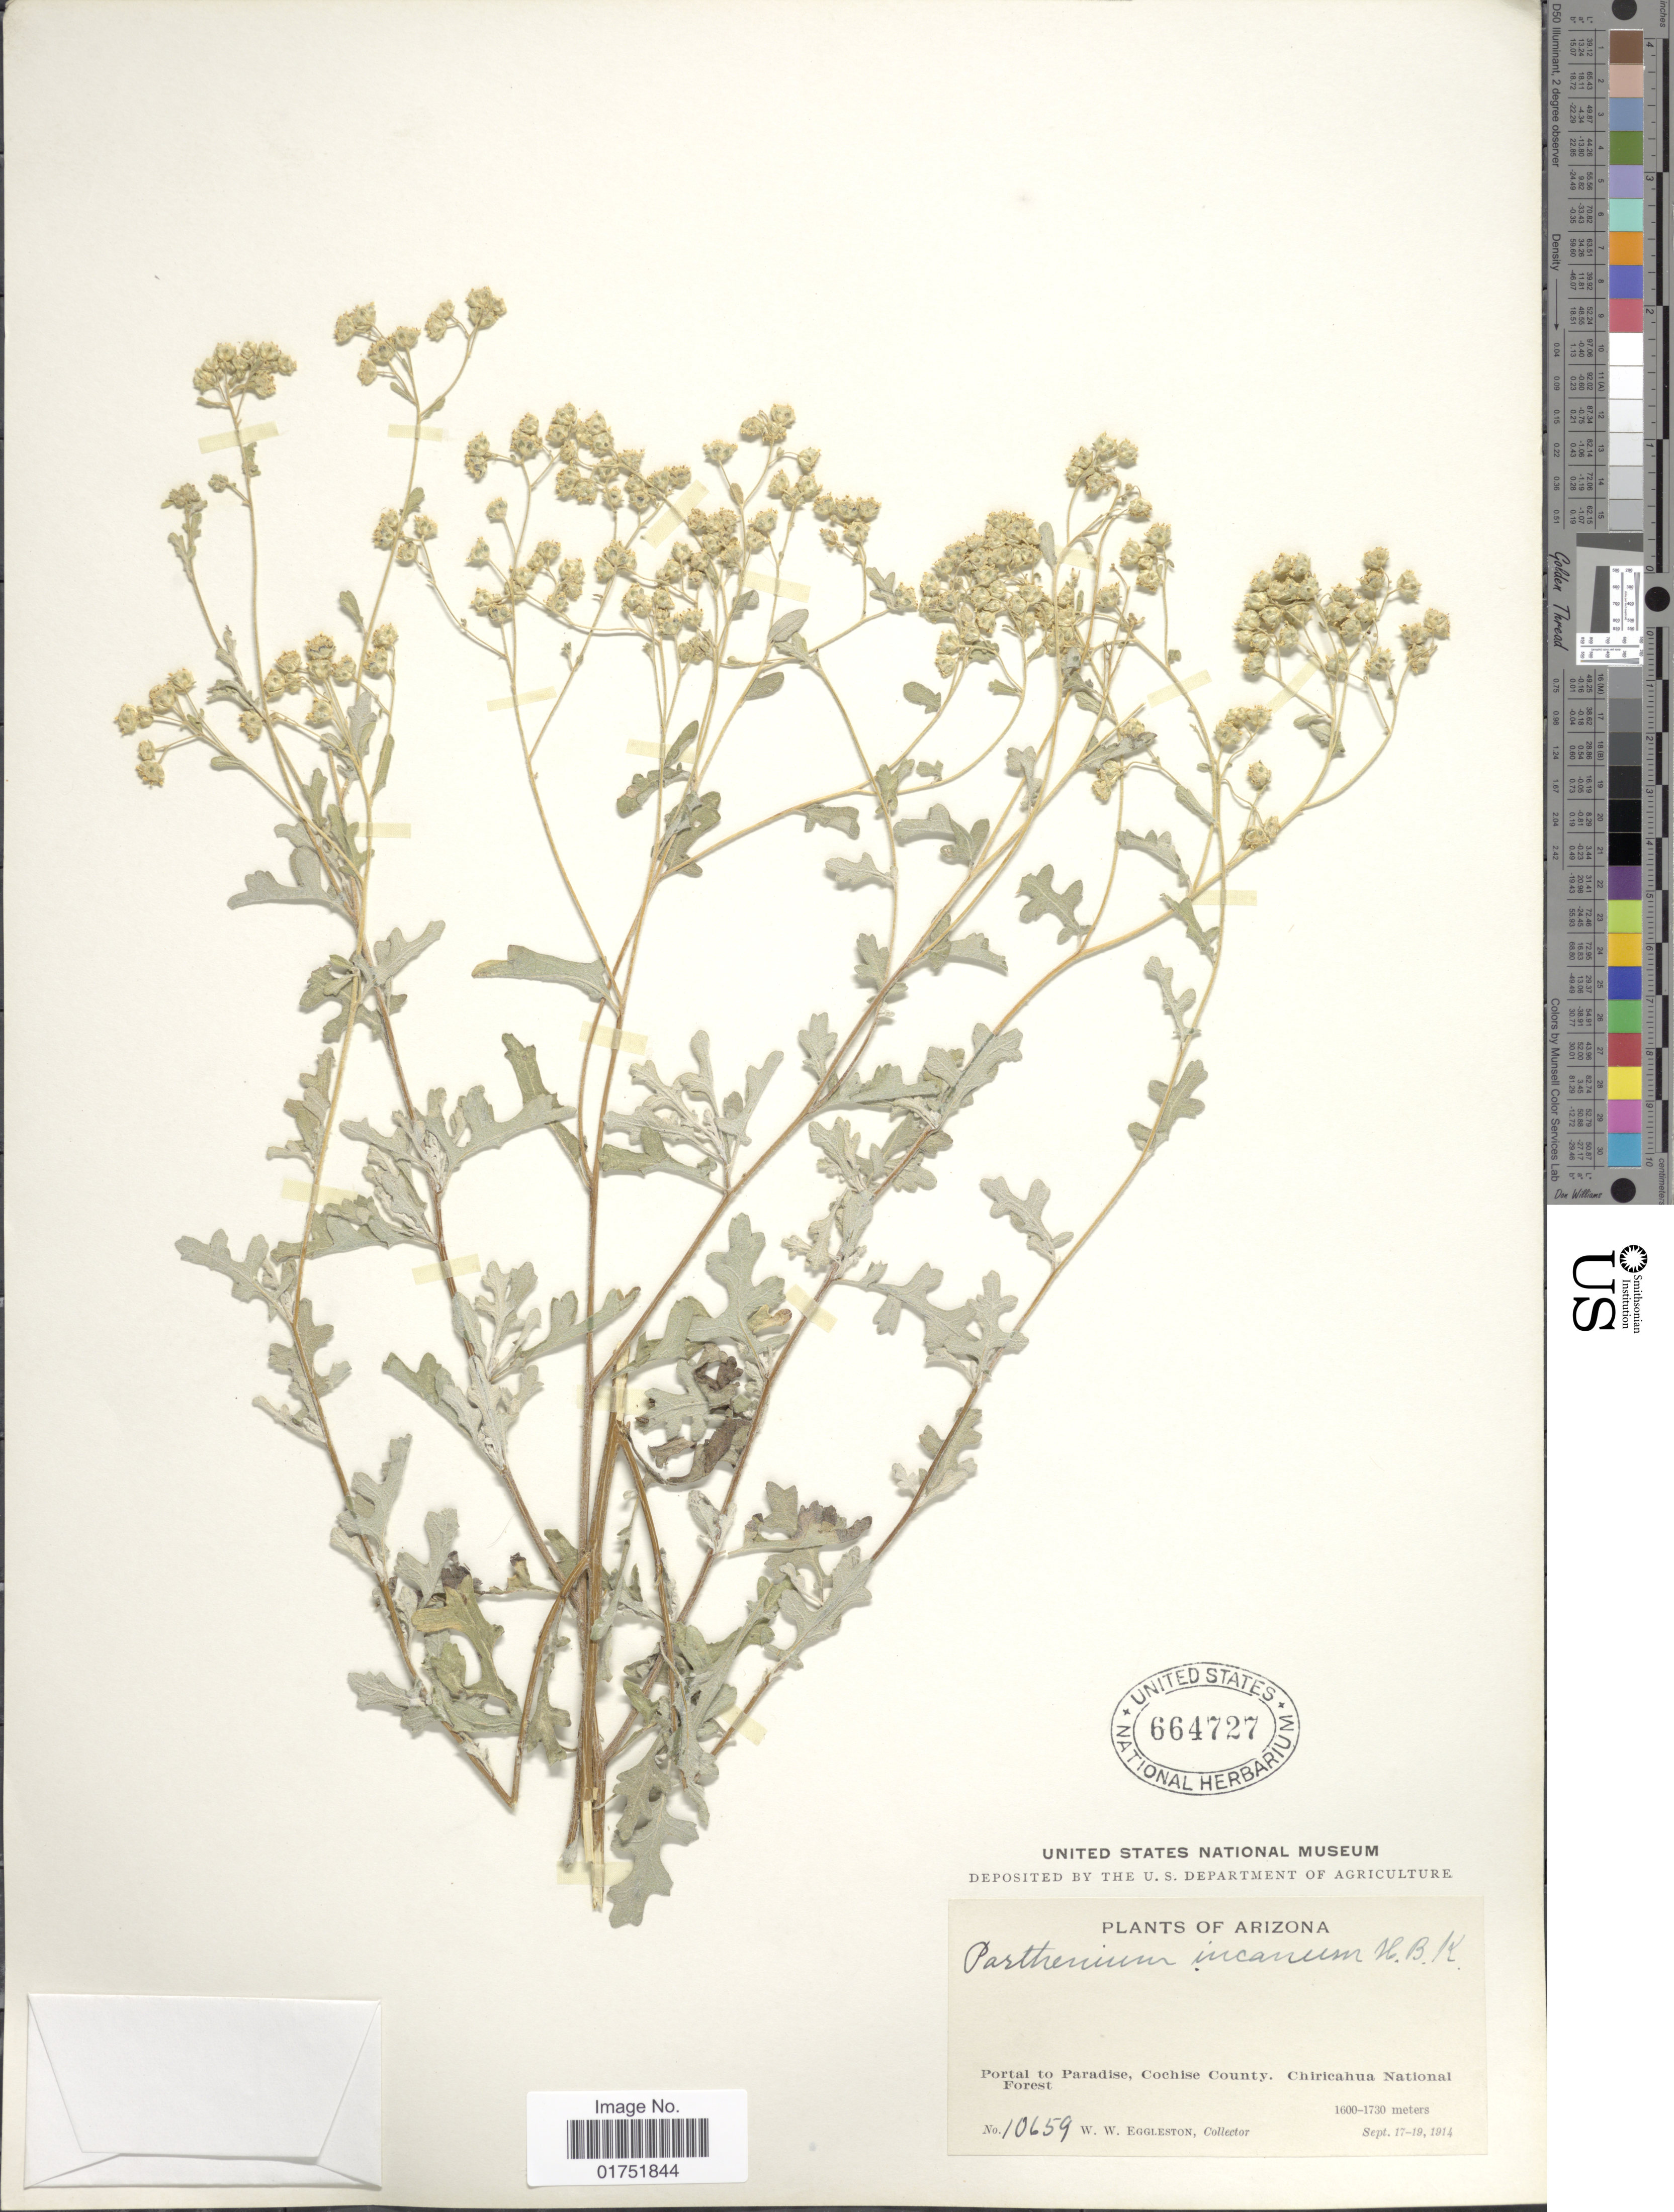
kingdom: Plantae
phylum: Tracheophyta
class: Magnoliopsida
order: Asterales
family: Asteraceae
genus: Parthenium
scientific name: Parthenium incanum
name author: Kunth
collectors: W. W. Eggleston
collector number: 10659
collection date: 1914-09-17/1914-09-19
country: United States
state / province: Arizona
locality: Portal to Paradise, Cochise County, Chiricahua National Forest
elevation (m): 1600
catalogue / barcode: US 664727